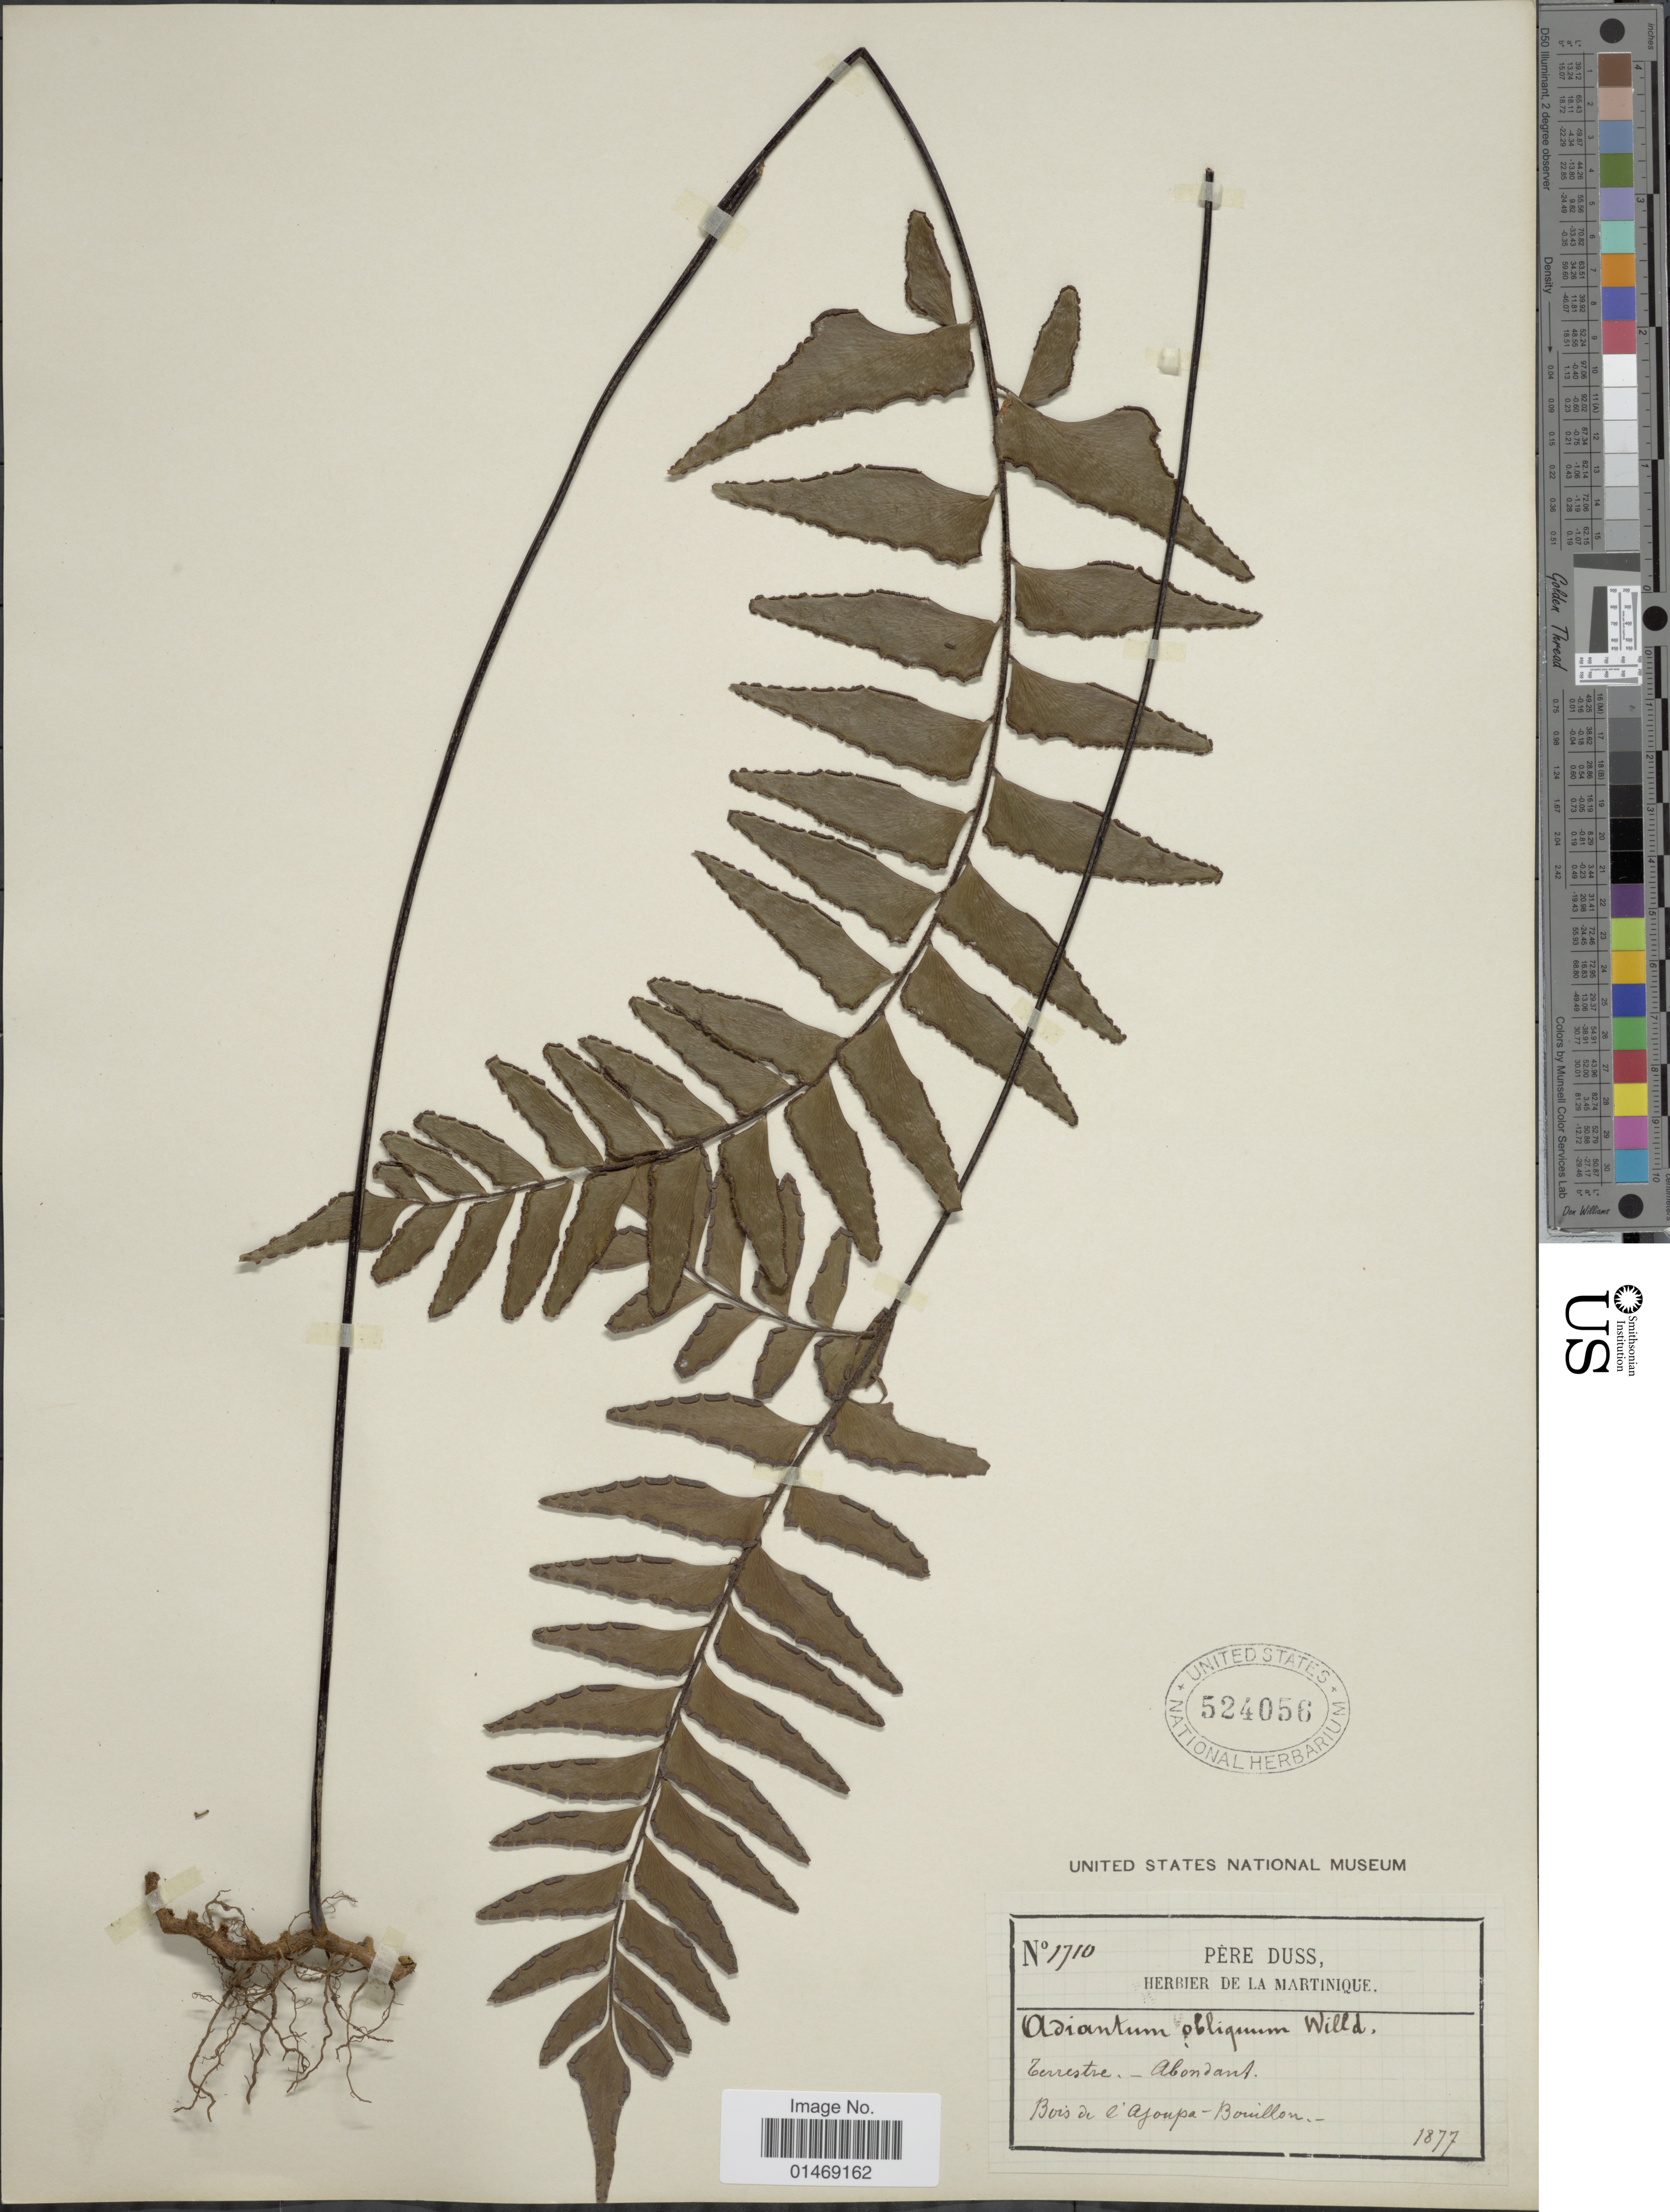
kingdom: Plantae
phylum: Tracheophyta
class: Polypodiopsida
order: Polypodiales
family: Pteridaceae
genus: Adiantum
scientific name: Adiantum obliquum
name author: Willd.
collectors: Père Duss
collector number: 1710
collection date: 1877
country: Martinique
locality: Bois de l'Ajoupa - Bouillon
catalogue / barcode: US 524056